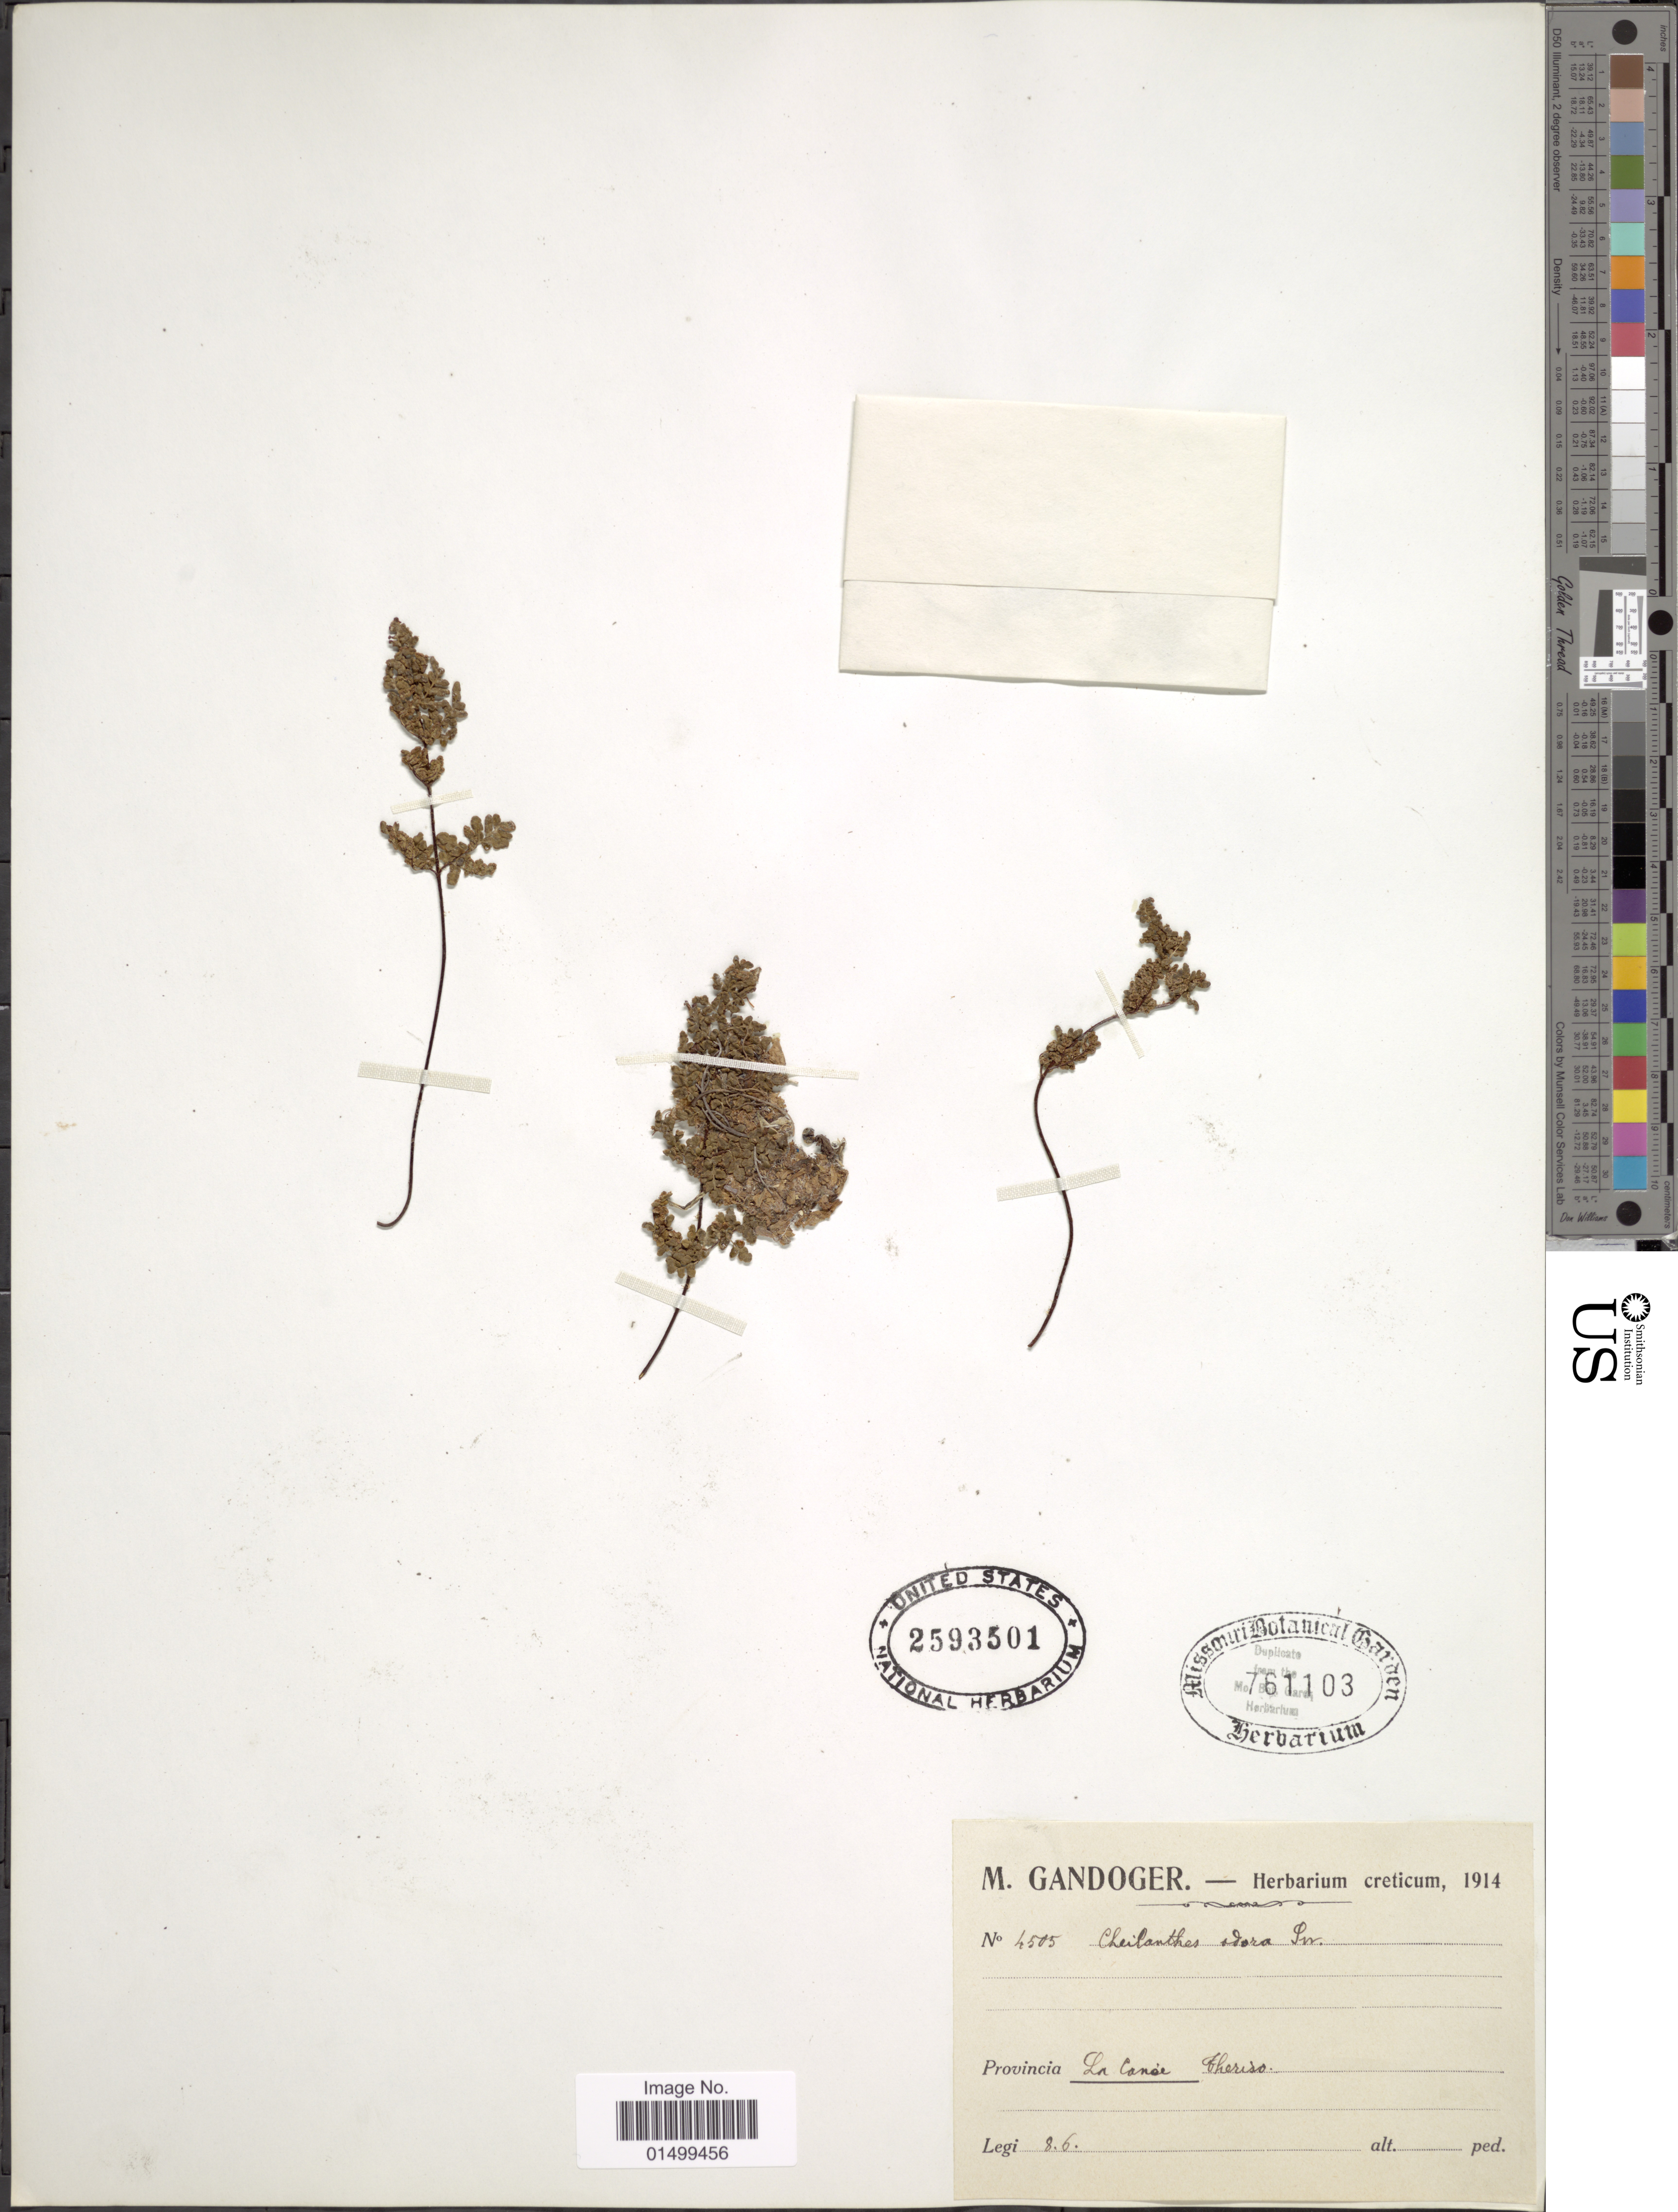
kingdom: Plantae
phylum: Tracheophyta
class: Polypodiopsida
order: Polypodiales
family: Pteridaceae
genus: Cheilanthes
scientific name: Cheilanthes pteridioides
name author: (Reichard) C. Chr.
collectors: M. Gandoger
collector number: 4505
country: Greece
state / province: Crete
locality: Provincia La Canoe, Cheriso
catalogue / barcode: US 2593501